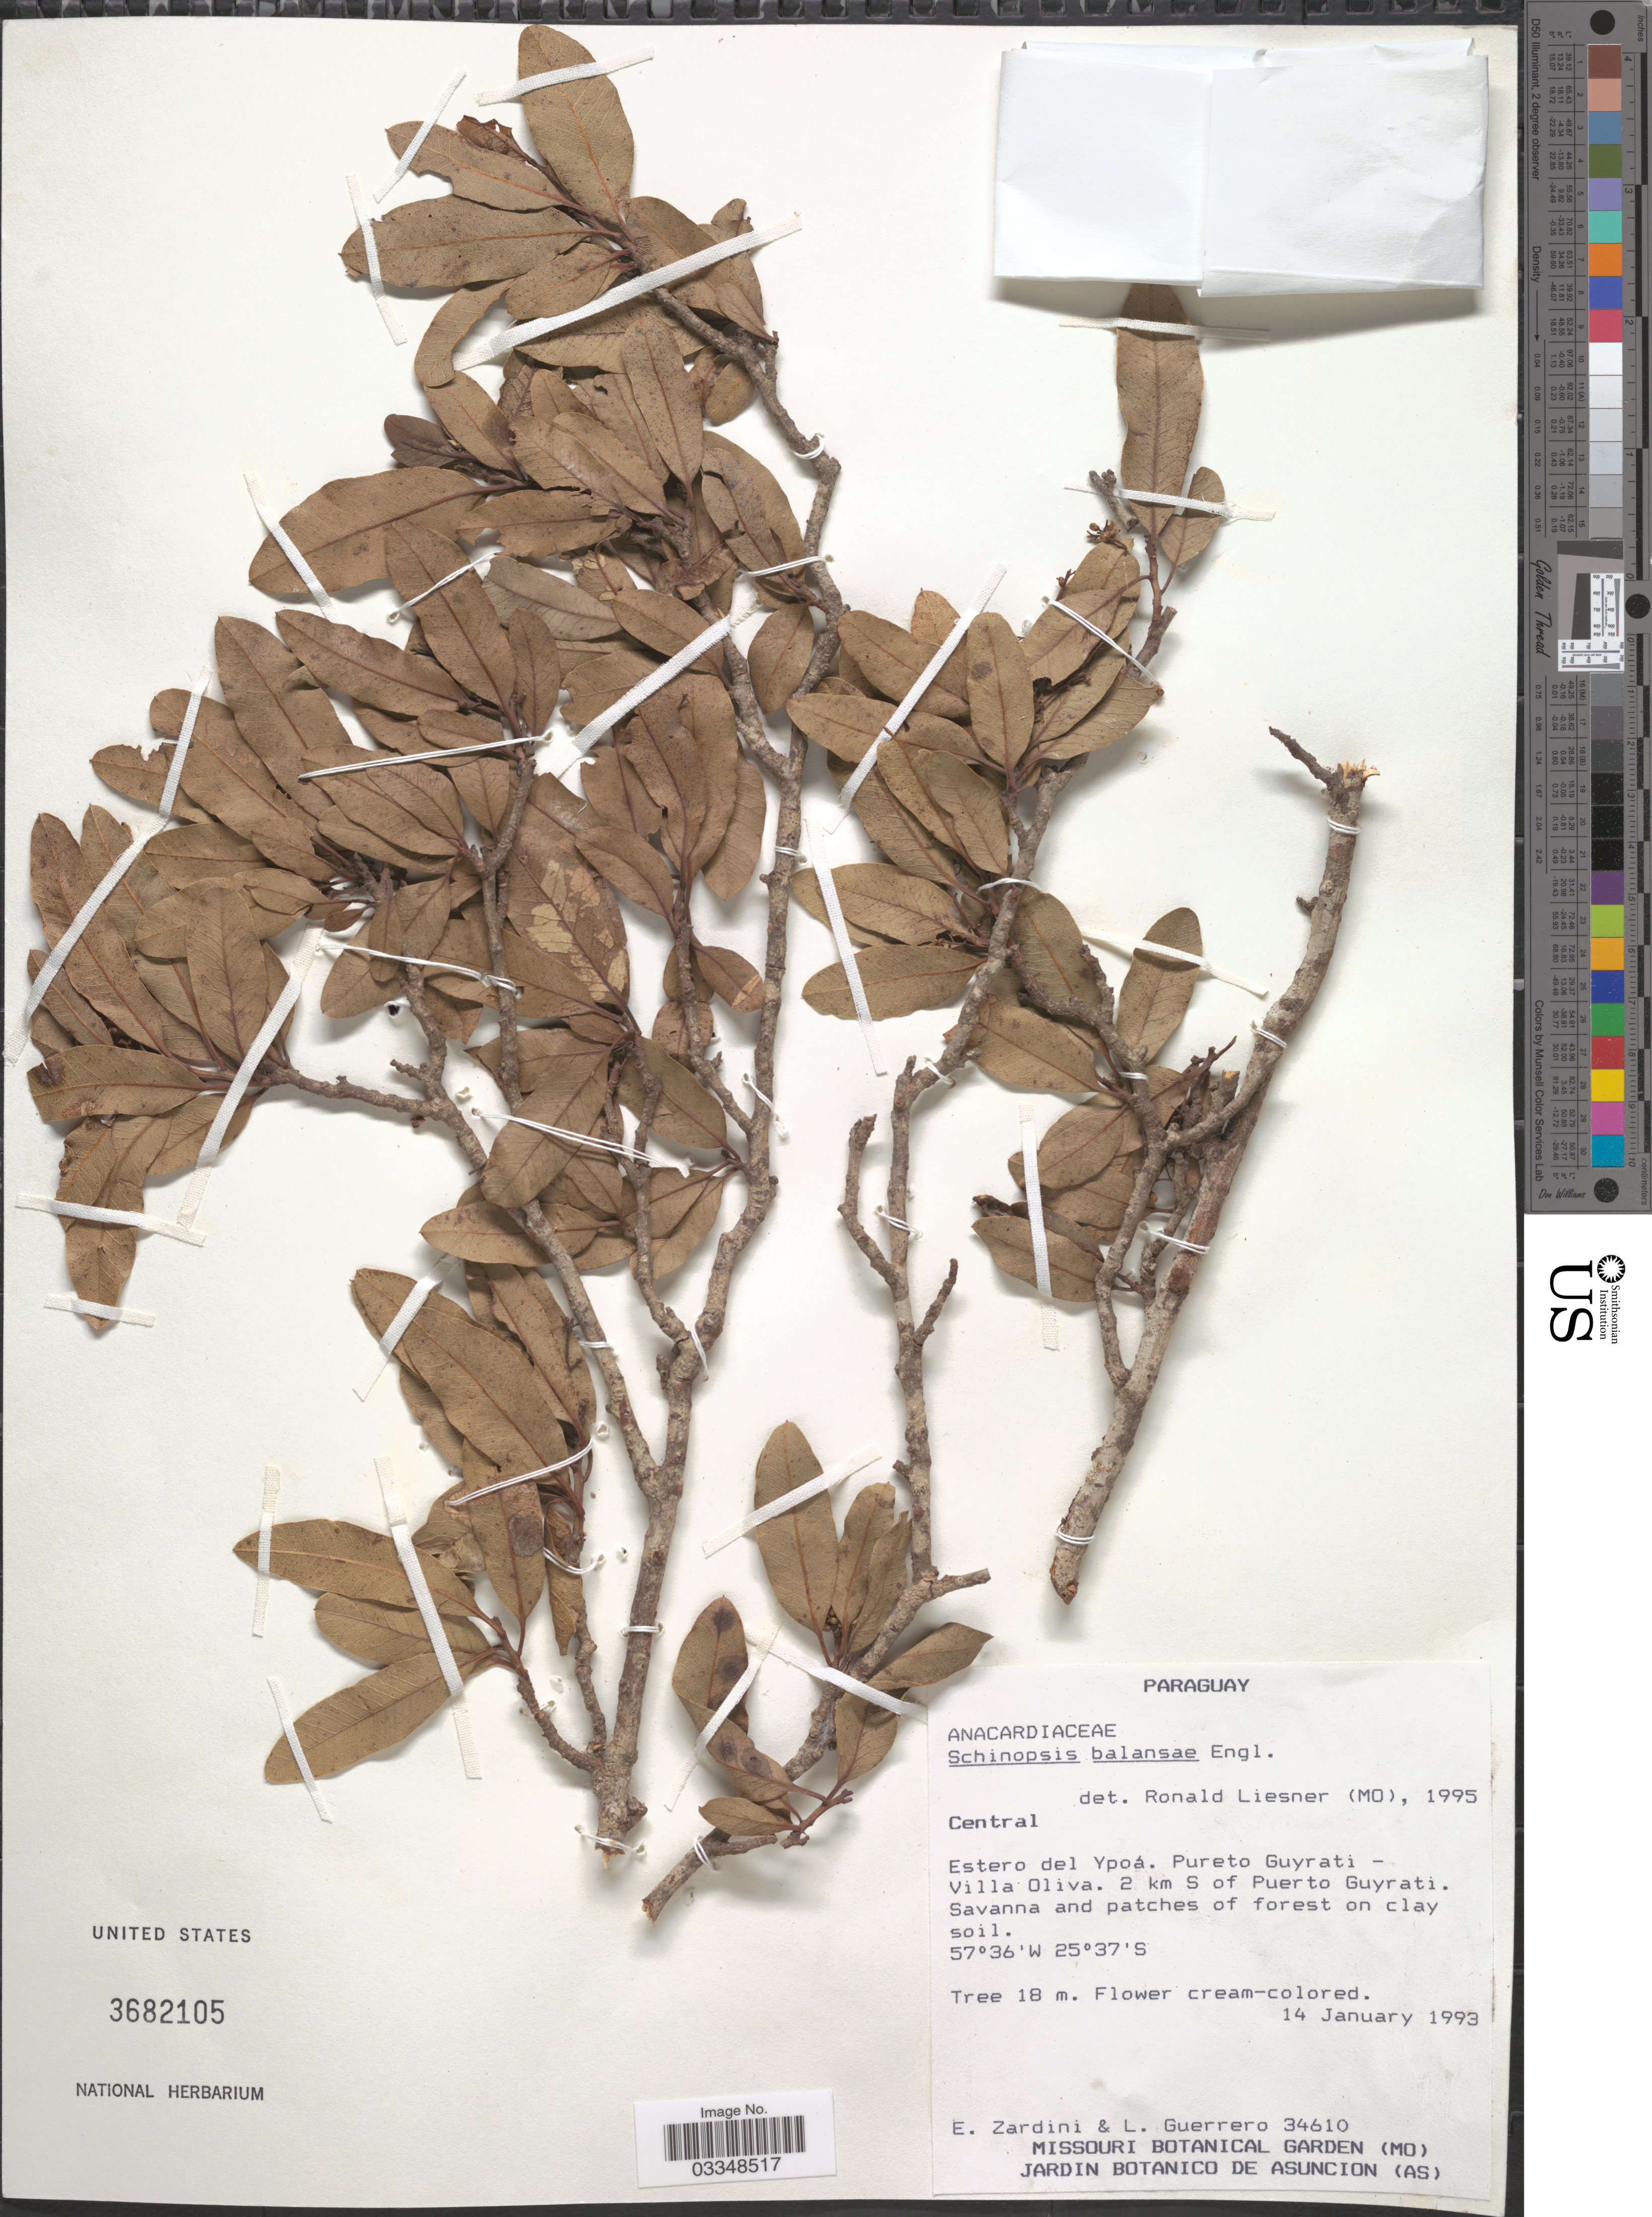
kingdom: Plantae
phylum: Tracheophyta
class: Magnoliopsida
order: Sapindales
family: Anacardiaceae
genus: Schinopsis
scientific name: Schinopsis balansae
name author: Engl.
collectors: E. Zardini & L. Guerrero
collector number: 34610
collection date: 1993-01-14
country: Paraguay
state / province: Central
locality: Estero del Ypoá. Pureto Guyrati - Villa Oliva. 2 km S of Puerto Guyrati.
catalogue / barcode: US 3682105